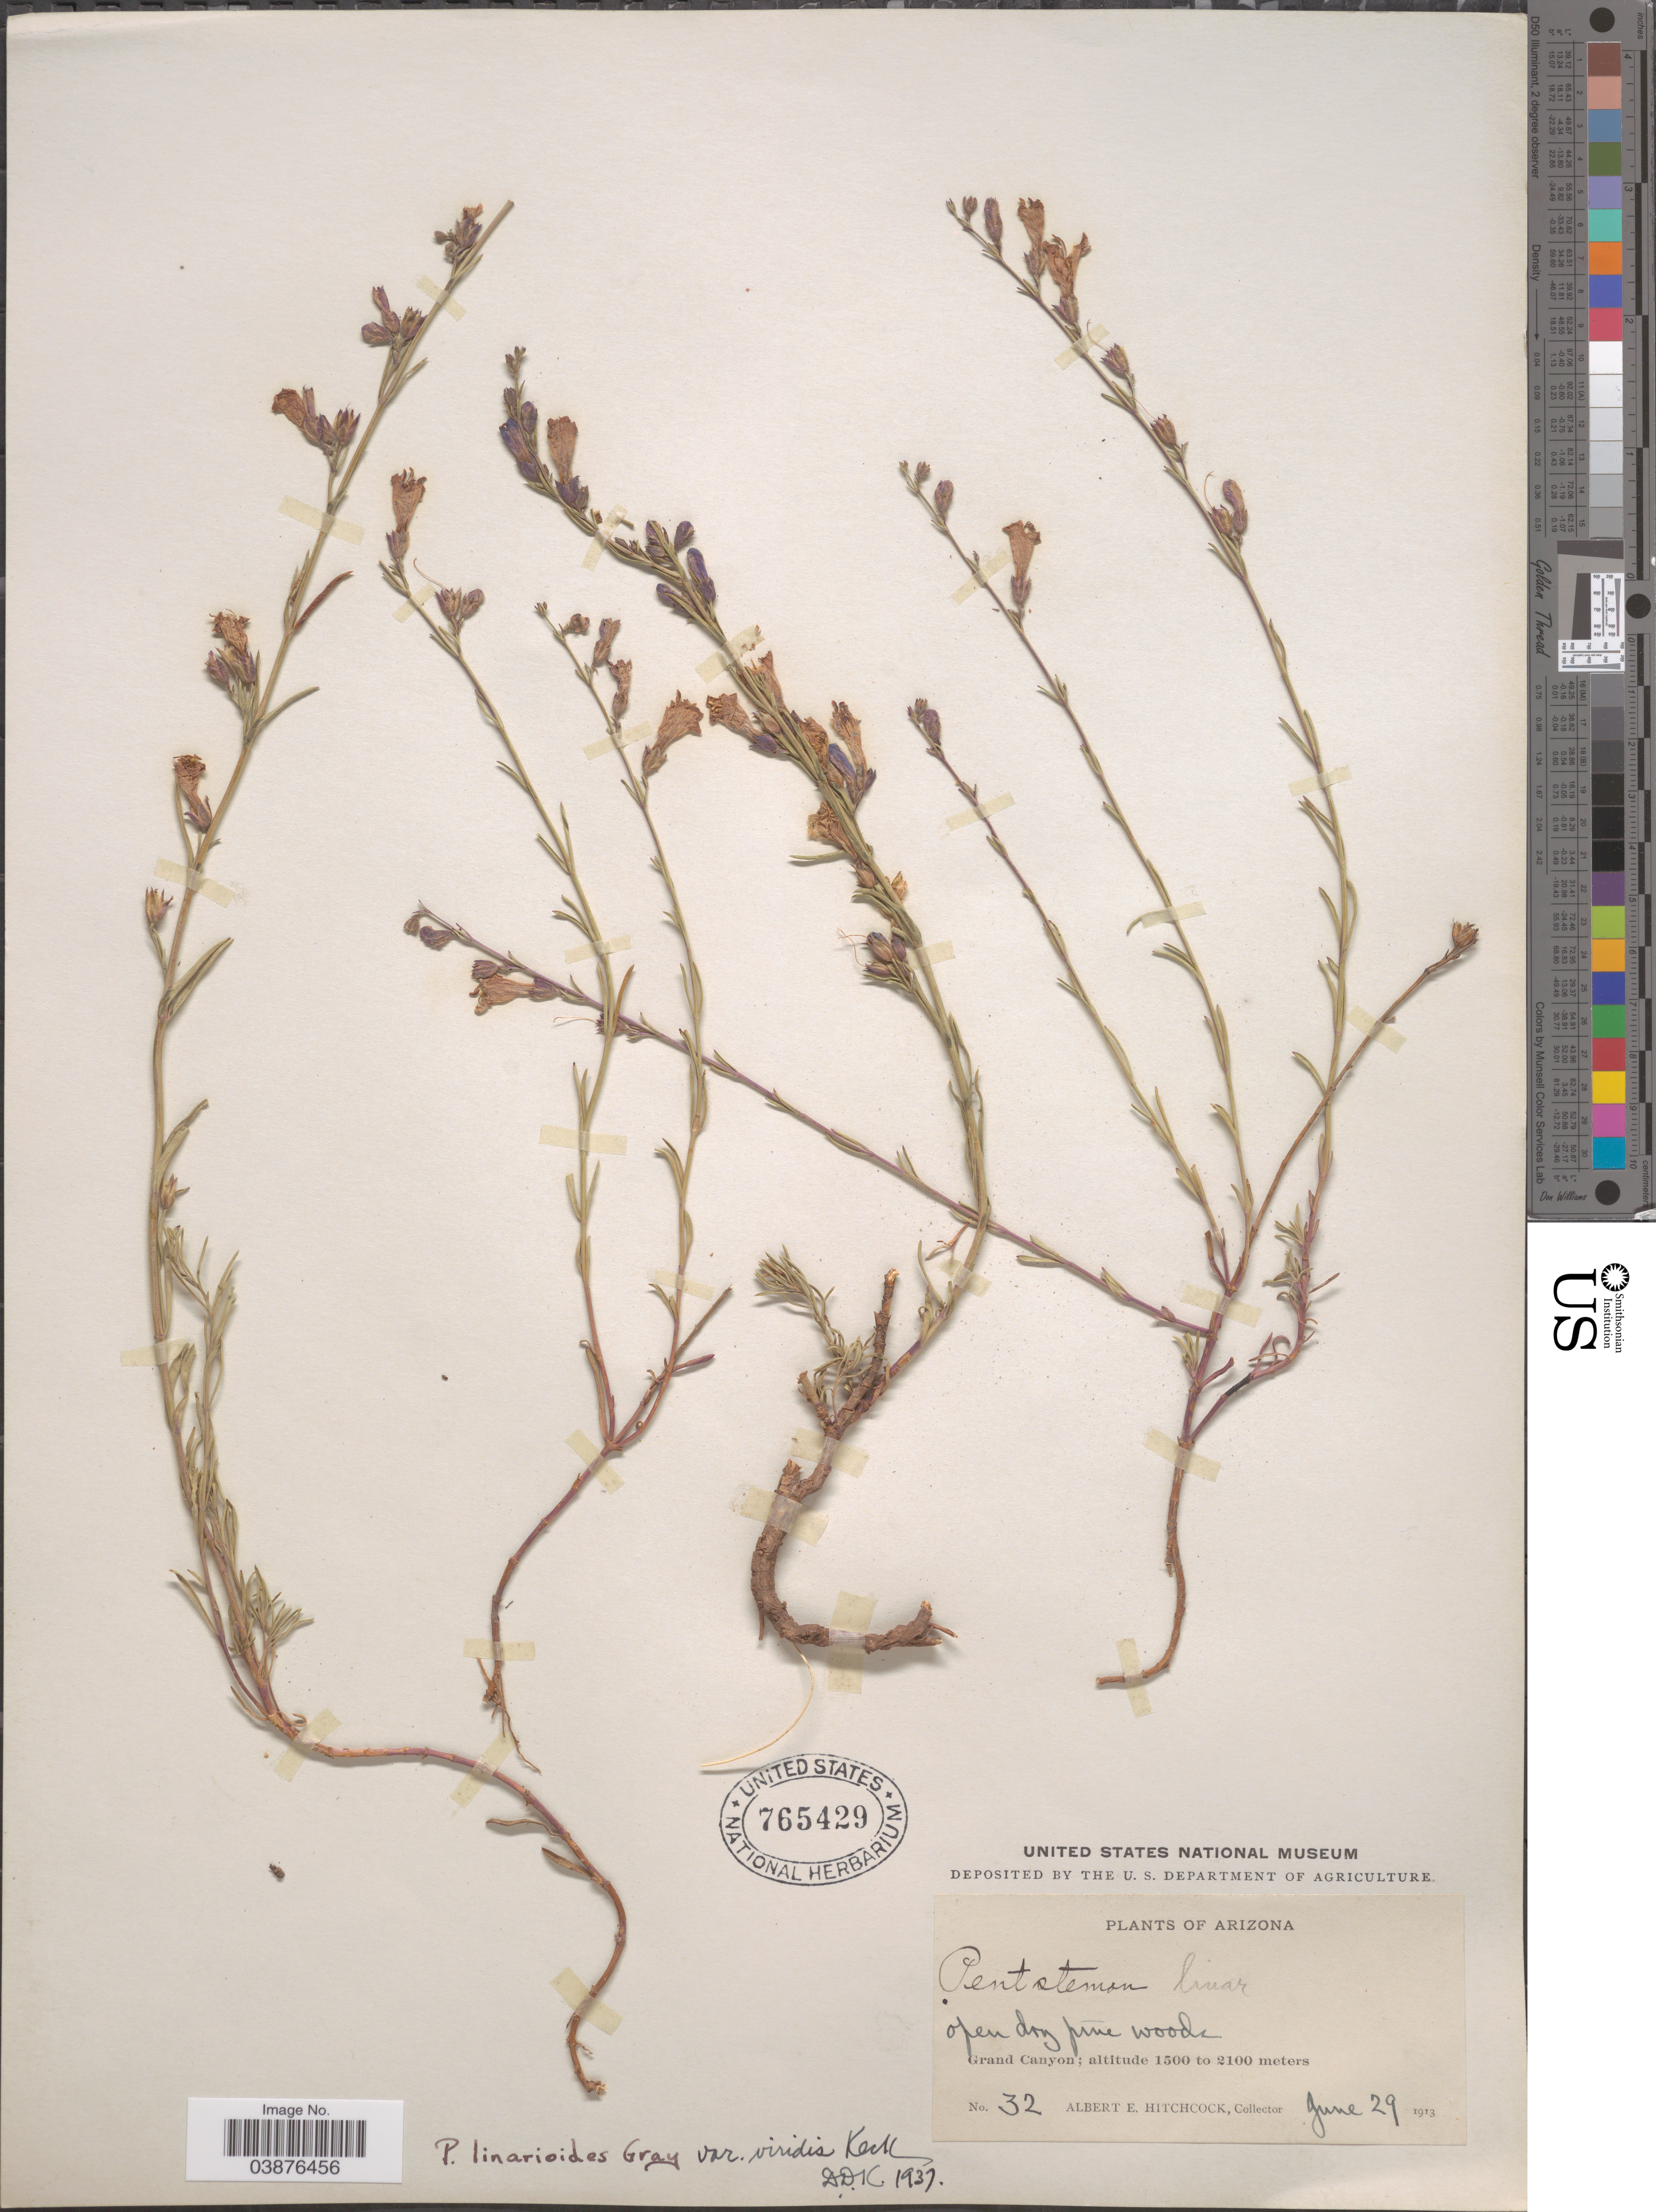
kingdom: Plantae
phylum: Tracheophyta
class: Magnoliopsida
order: Lamiales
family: Plantaginaceae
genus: Penstemon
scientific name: Penstemon linarioides subsp. sileri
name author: (A. Gray) D.D. Keck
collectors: A. Hitchcock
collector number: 32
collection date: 1913-06-29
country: United States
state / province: Arizona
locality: Grand Canyon.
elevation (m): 1500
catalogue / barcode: US 765429